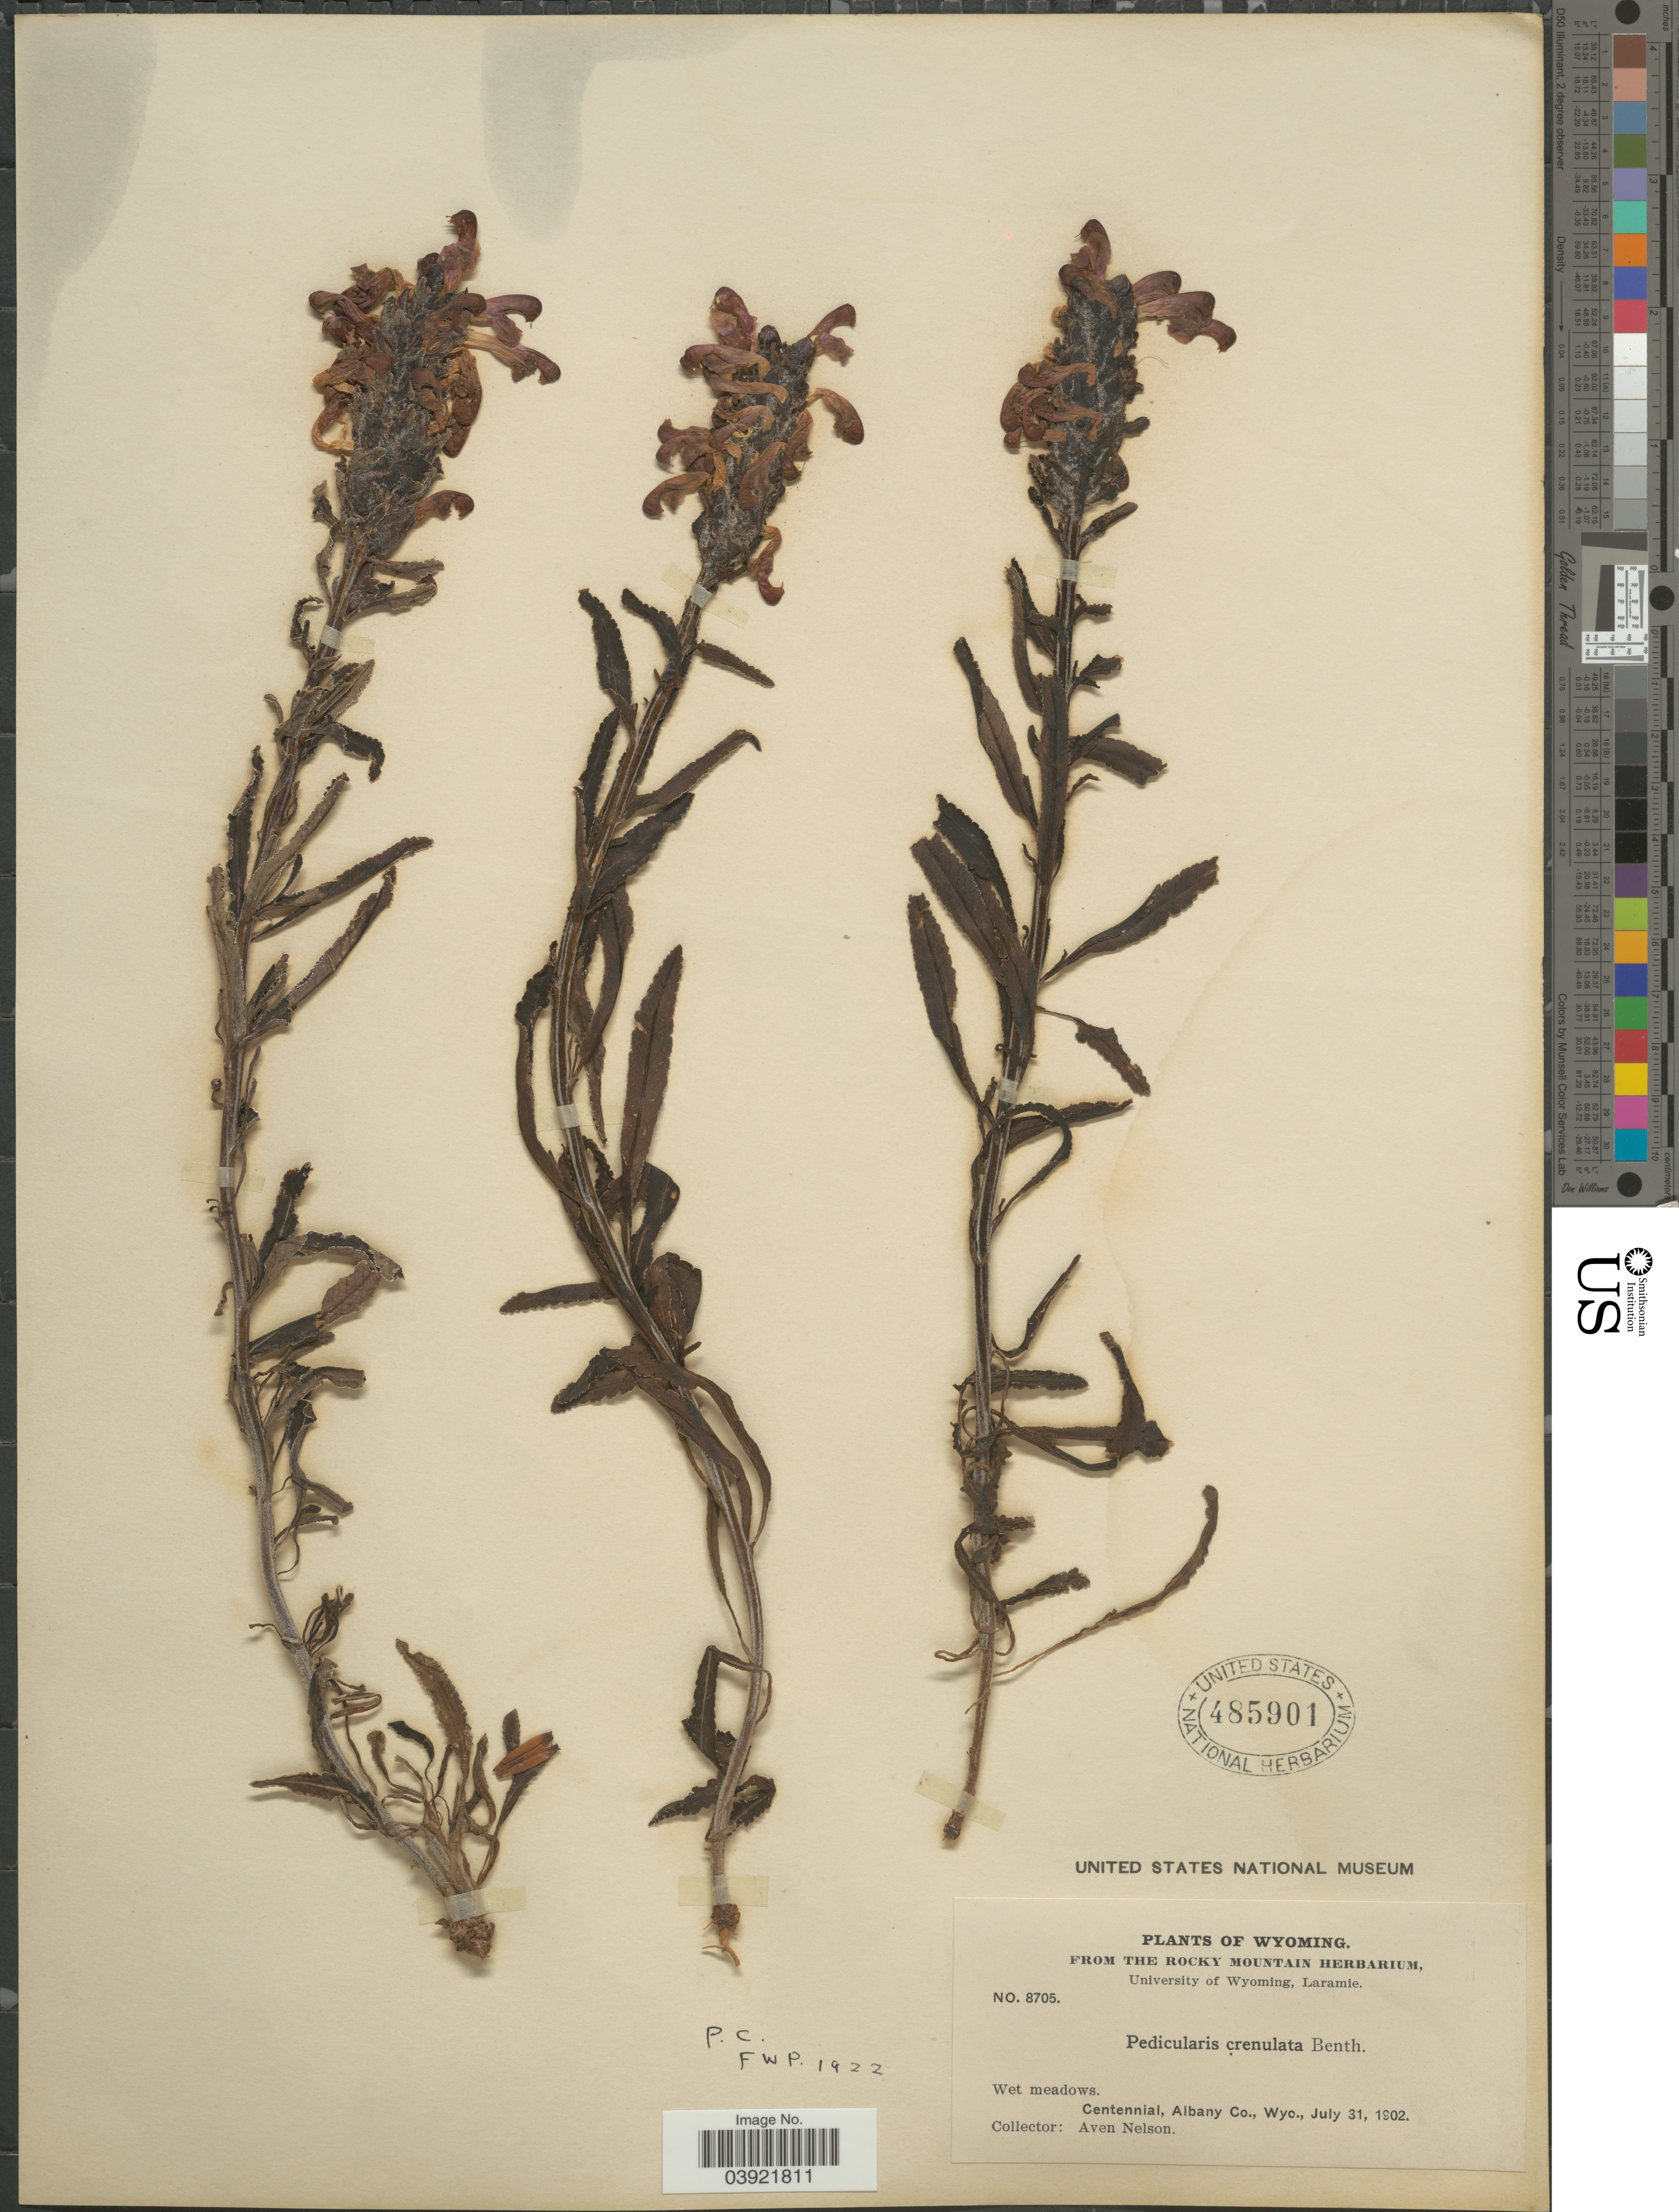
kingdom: Plantae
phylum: Tracheophyta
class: Magnoliopsida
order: Lamiales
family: Orobanchaceae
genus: Pedicularis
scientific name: Pedicularis crenulata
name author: Benth.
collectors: A. Nelson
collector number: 8705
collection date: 1902-07-31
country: United States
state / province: Wyoming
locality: Centennial, Albany Co.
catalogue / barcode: US 485901